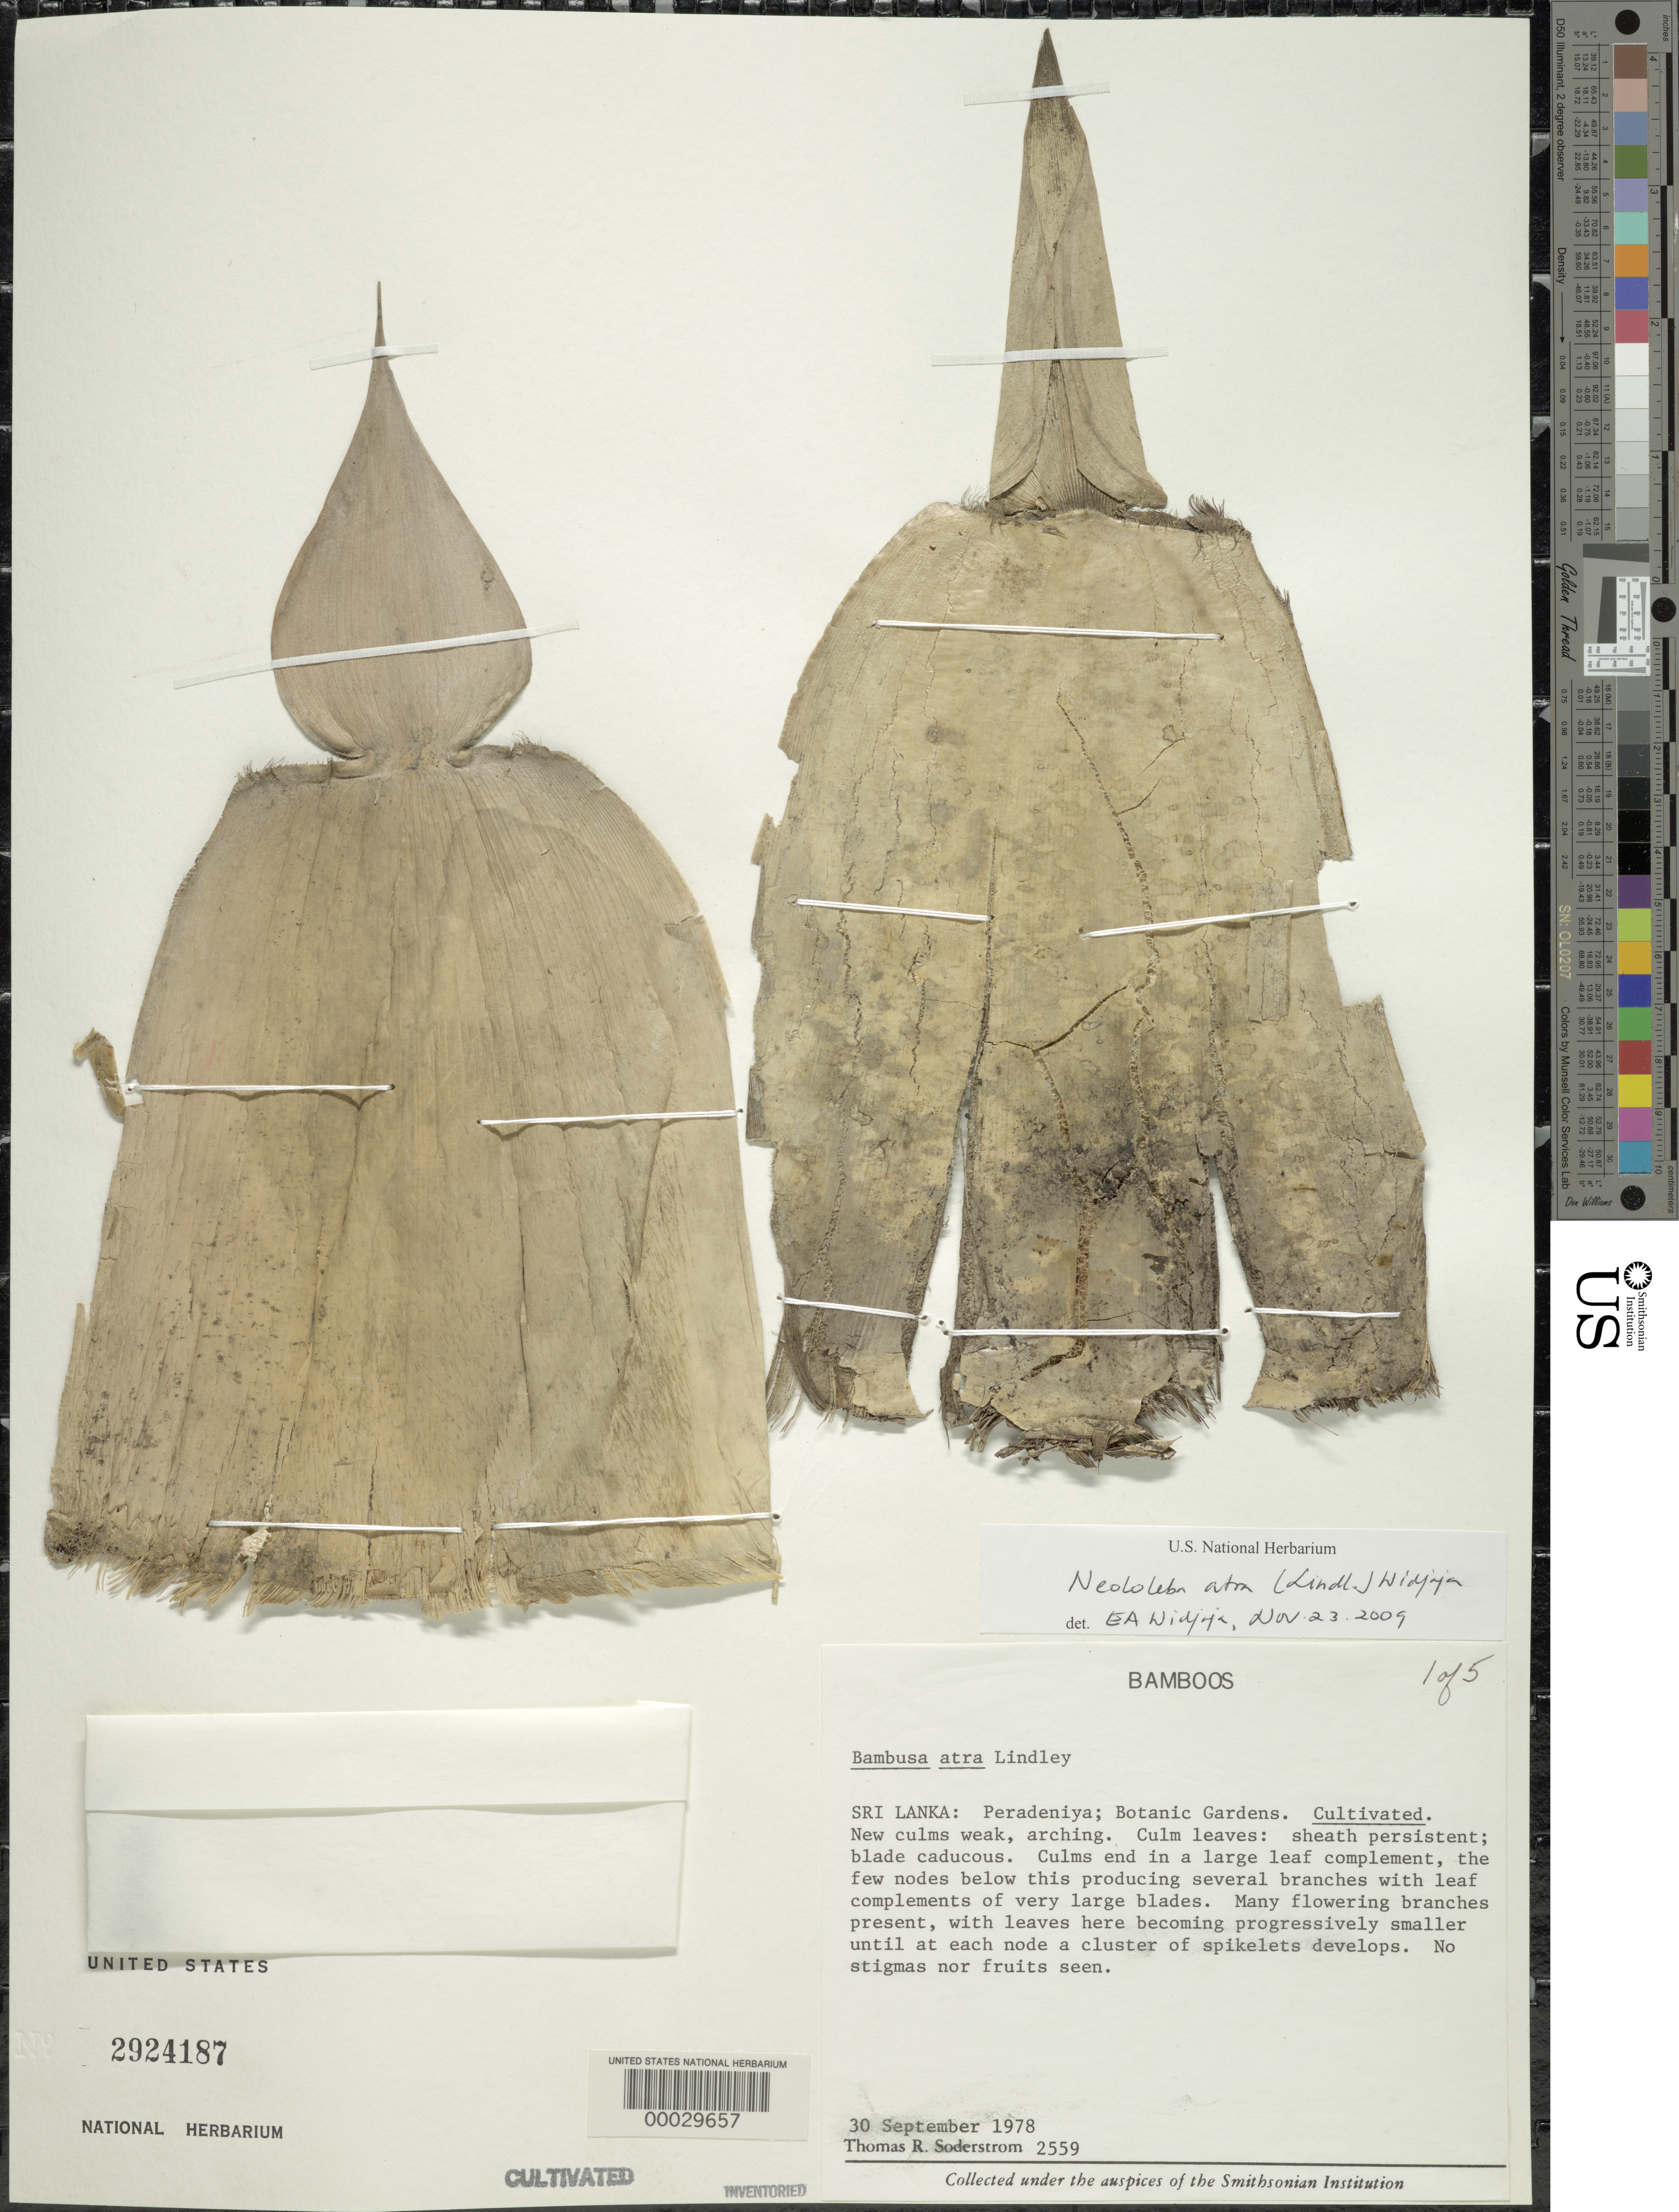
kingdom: Plantae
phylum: Tracheophyta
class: Liliopsida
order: Poales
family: Poaceae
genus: Neololeba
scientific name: Neololeba atra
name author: (Lindl.) Widjaja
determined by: Widjaja, E. A.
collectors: T. R. Soderstrom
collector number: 2559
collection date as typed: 30 Sep 1978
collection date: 1978-09-30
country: Sri Lanka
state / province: Central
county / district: Kandy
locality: Peradeniya; Botanic Gardens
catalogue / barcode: US 2924187